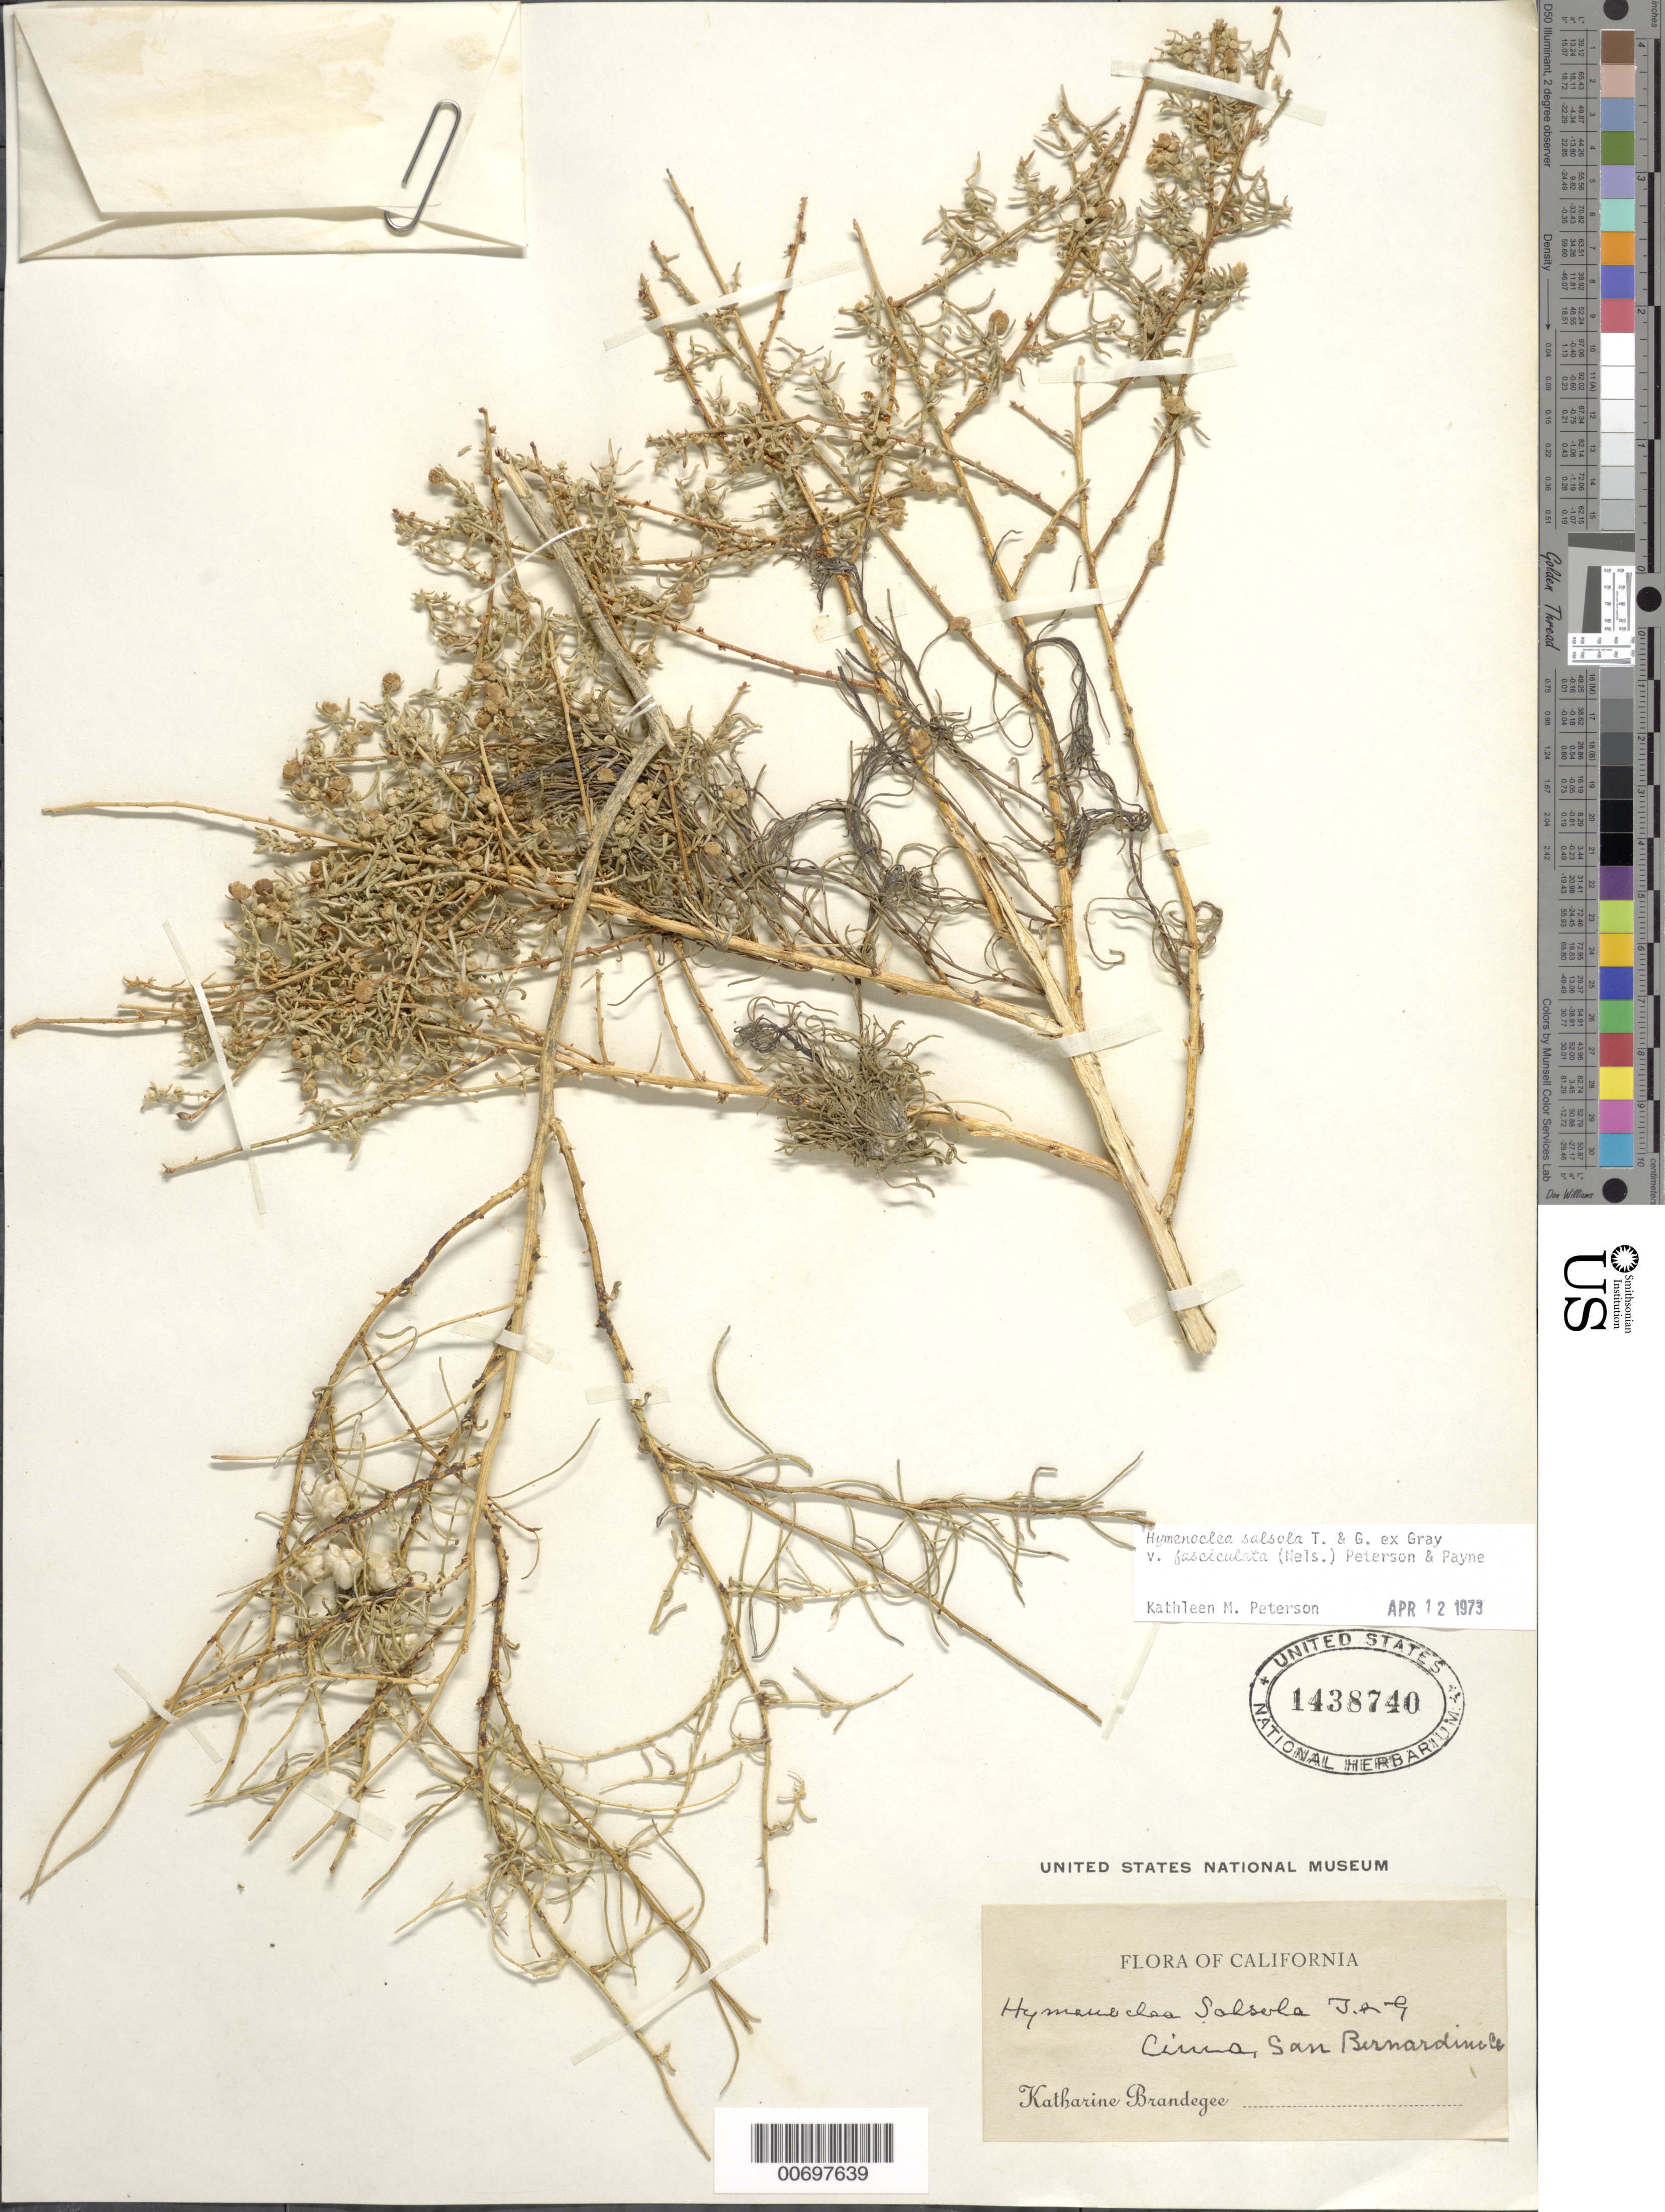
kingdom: Plantae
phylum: Tracheophyta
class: Magnoliopsida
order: Asterales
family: Asteraceae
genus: Hymenoclea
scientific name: Hymenoclea salsola var. fasciculata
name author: (A. Nelson) K.M. Peterson & W.W.Payne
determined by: Peterson, Kathy M.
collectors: M. K. Brandegee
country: United States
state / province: California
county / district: San Bernardino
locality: Cima, San Bernardino.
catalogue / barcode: US 1438740